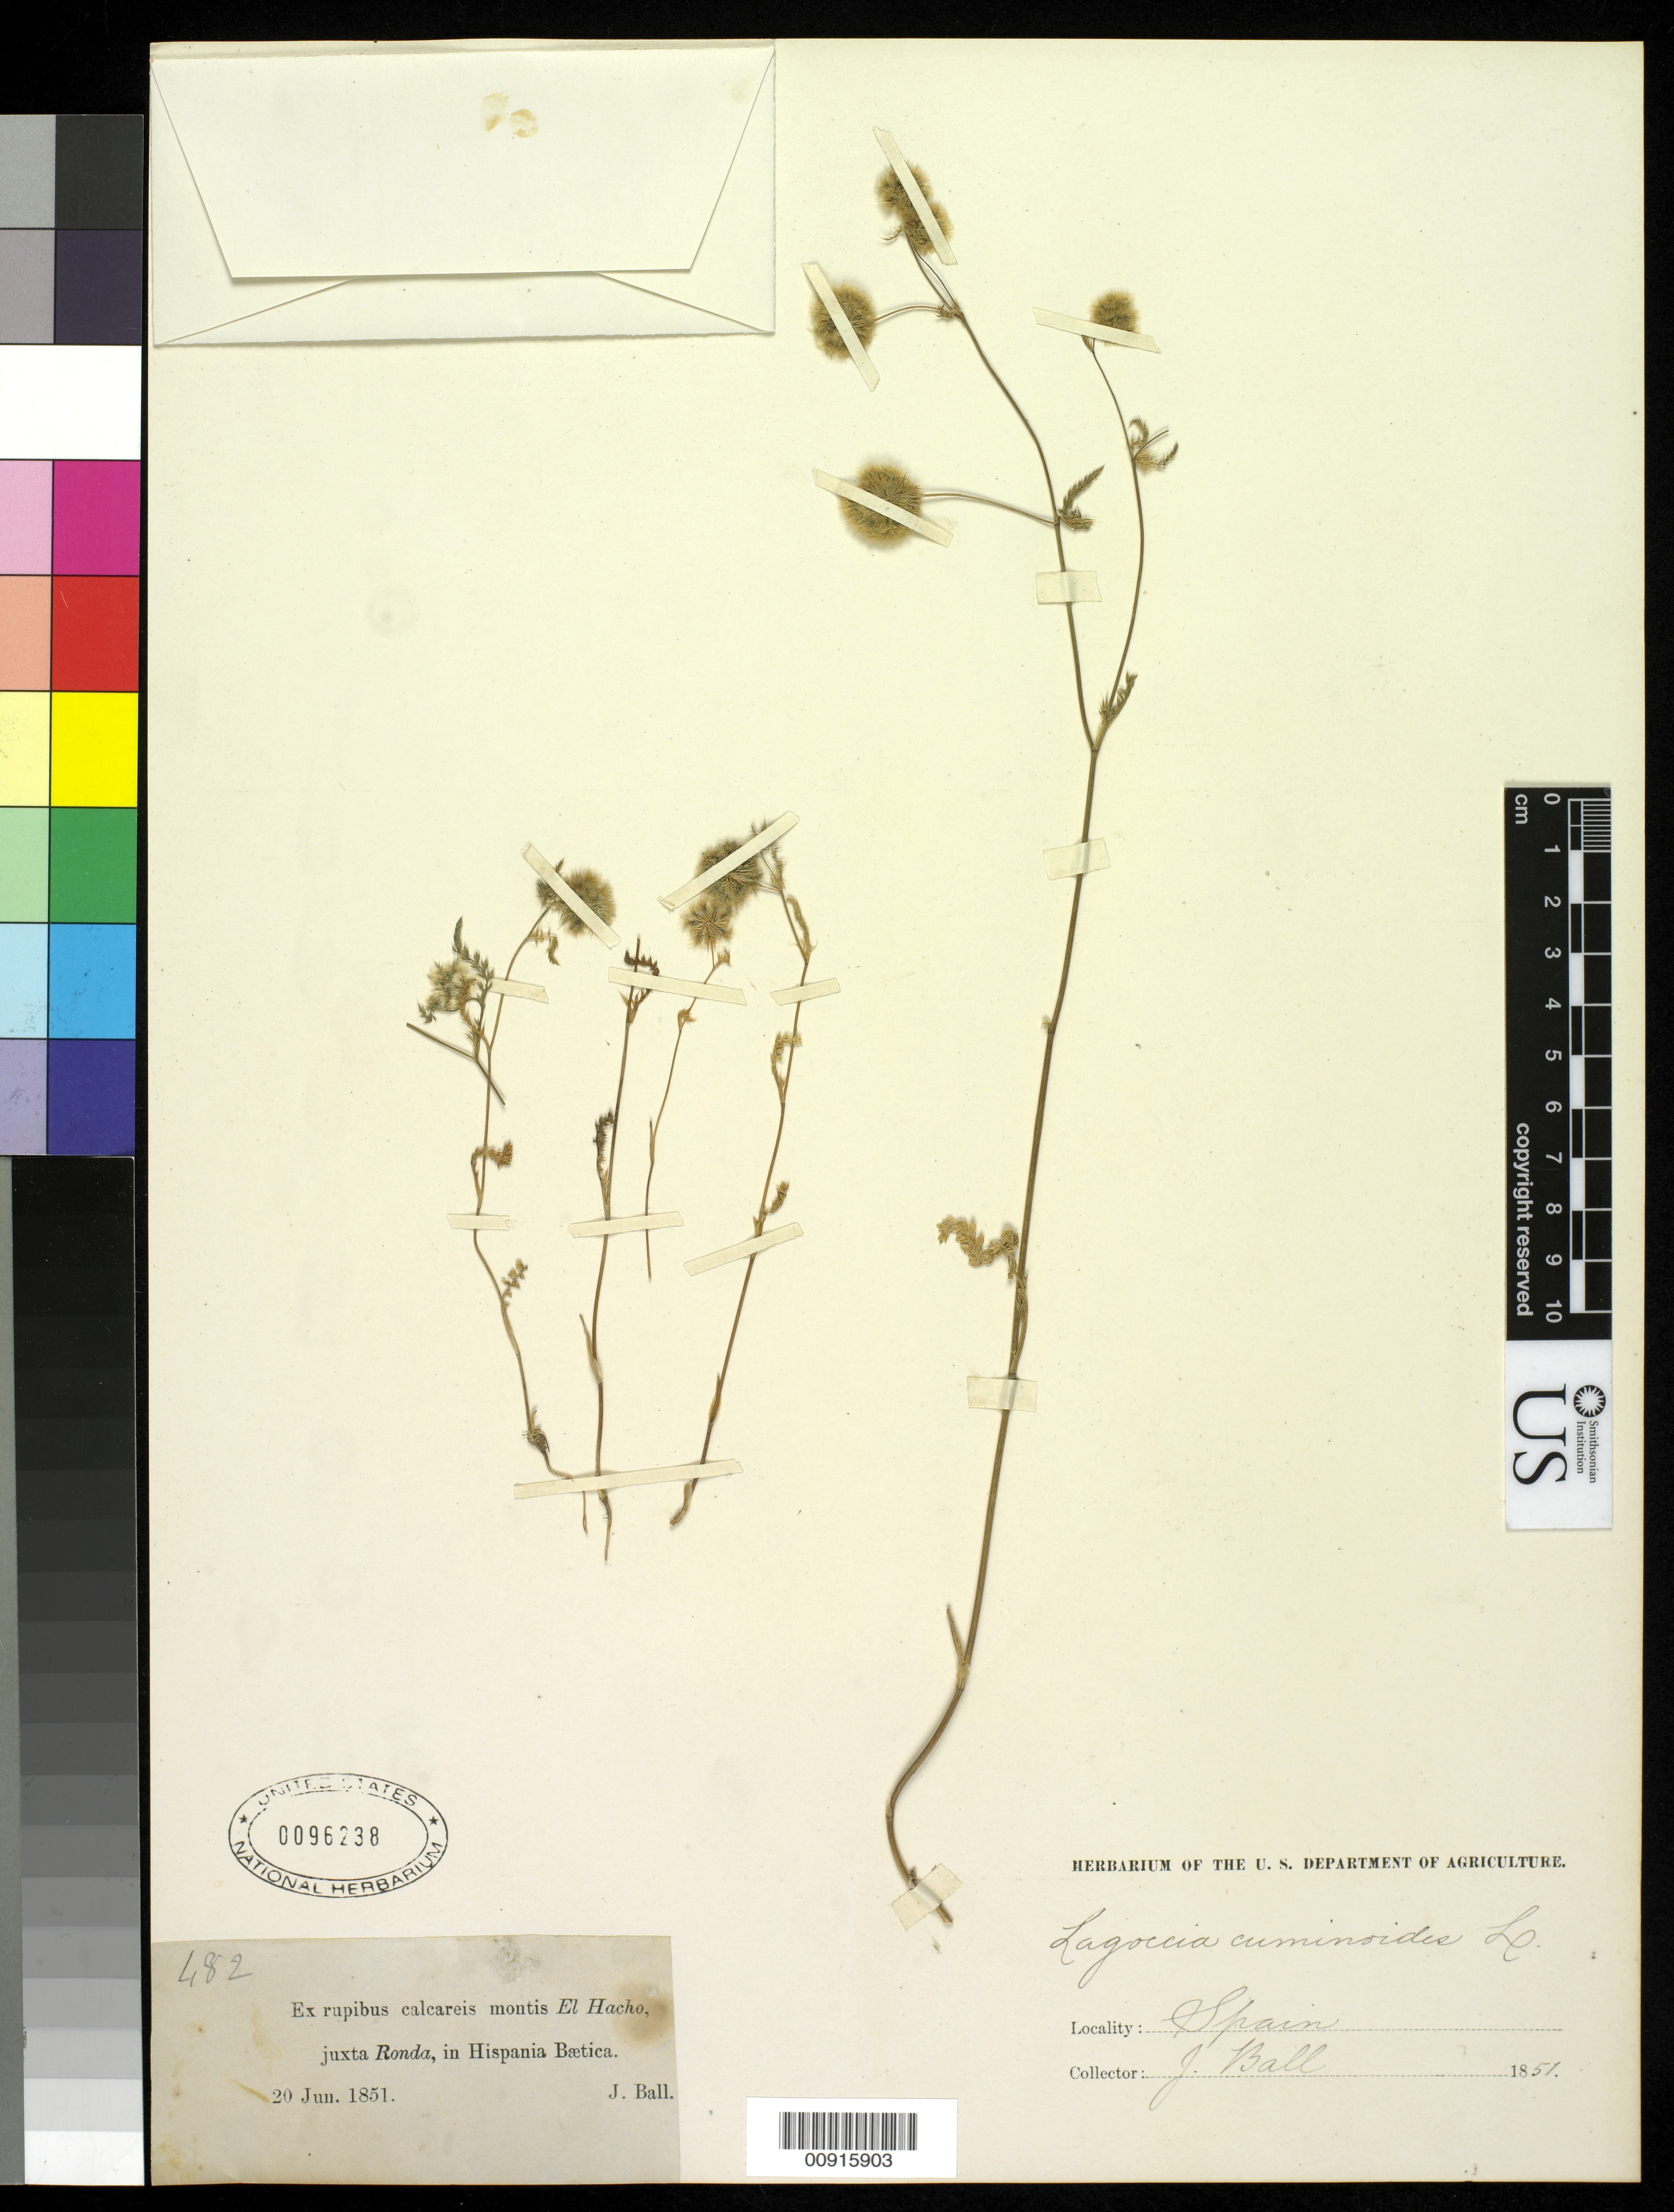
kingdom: Plantae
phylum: Tracheophyta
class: Magnoliopsida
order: Apiales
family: Apiaceae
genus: Lagoecia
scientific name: Lagoecia cuminoides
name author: L.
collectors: J. Ball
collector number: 482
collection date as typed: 20 Jun 1851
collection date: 1851-06-20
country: Spain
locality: ex rapibus calcareis montis El Hacho juxta ronda, in Hispania Baetica.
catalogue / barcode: US 96238